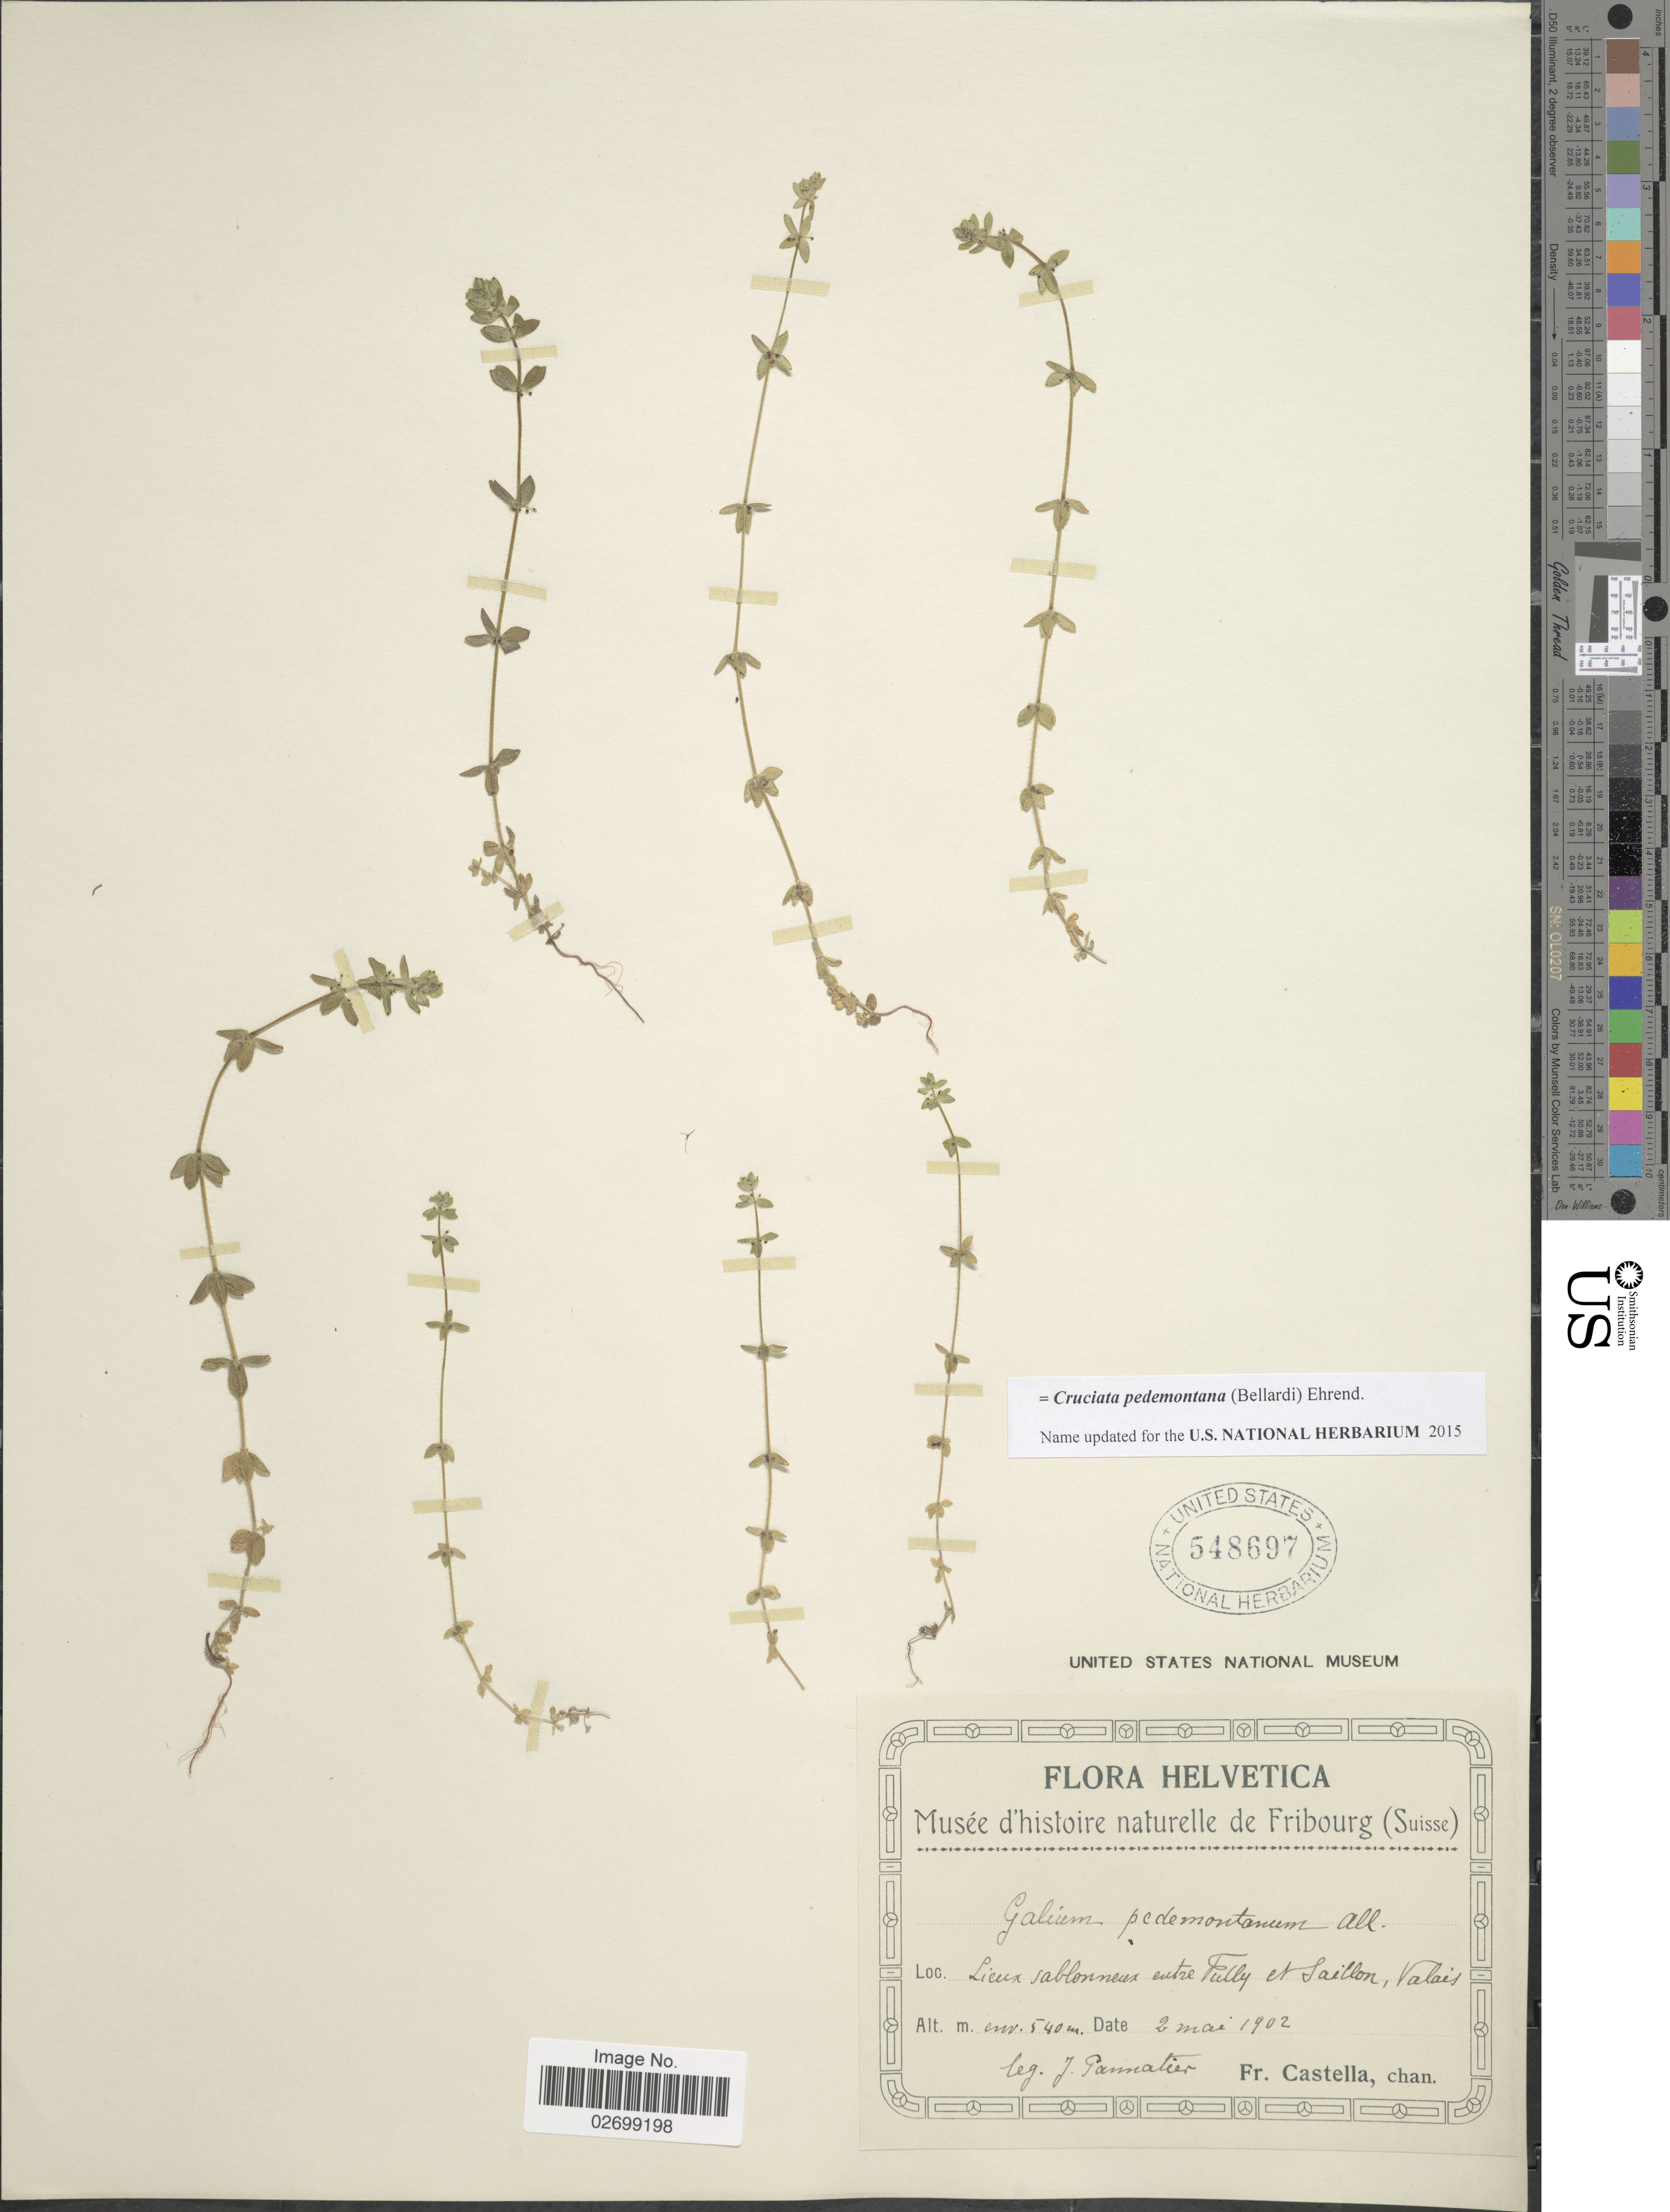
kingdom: Plantae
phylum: Tracheophyta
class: Magnoliopsida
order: Gentianales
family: Rubiaceae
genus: Cruciata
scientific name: Cruciata pedemontana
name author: (Bellardi) Ehrend.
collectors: J. Pannatier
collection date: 1902-05-02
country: Switzerland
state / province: Valais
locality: Helvetica, Lieux sablonneux entre Fully et Saillon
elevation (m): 540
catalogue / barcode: US 548697